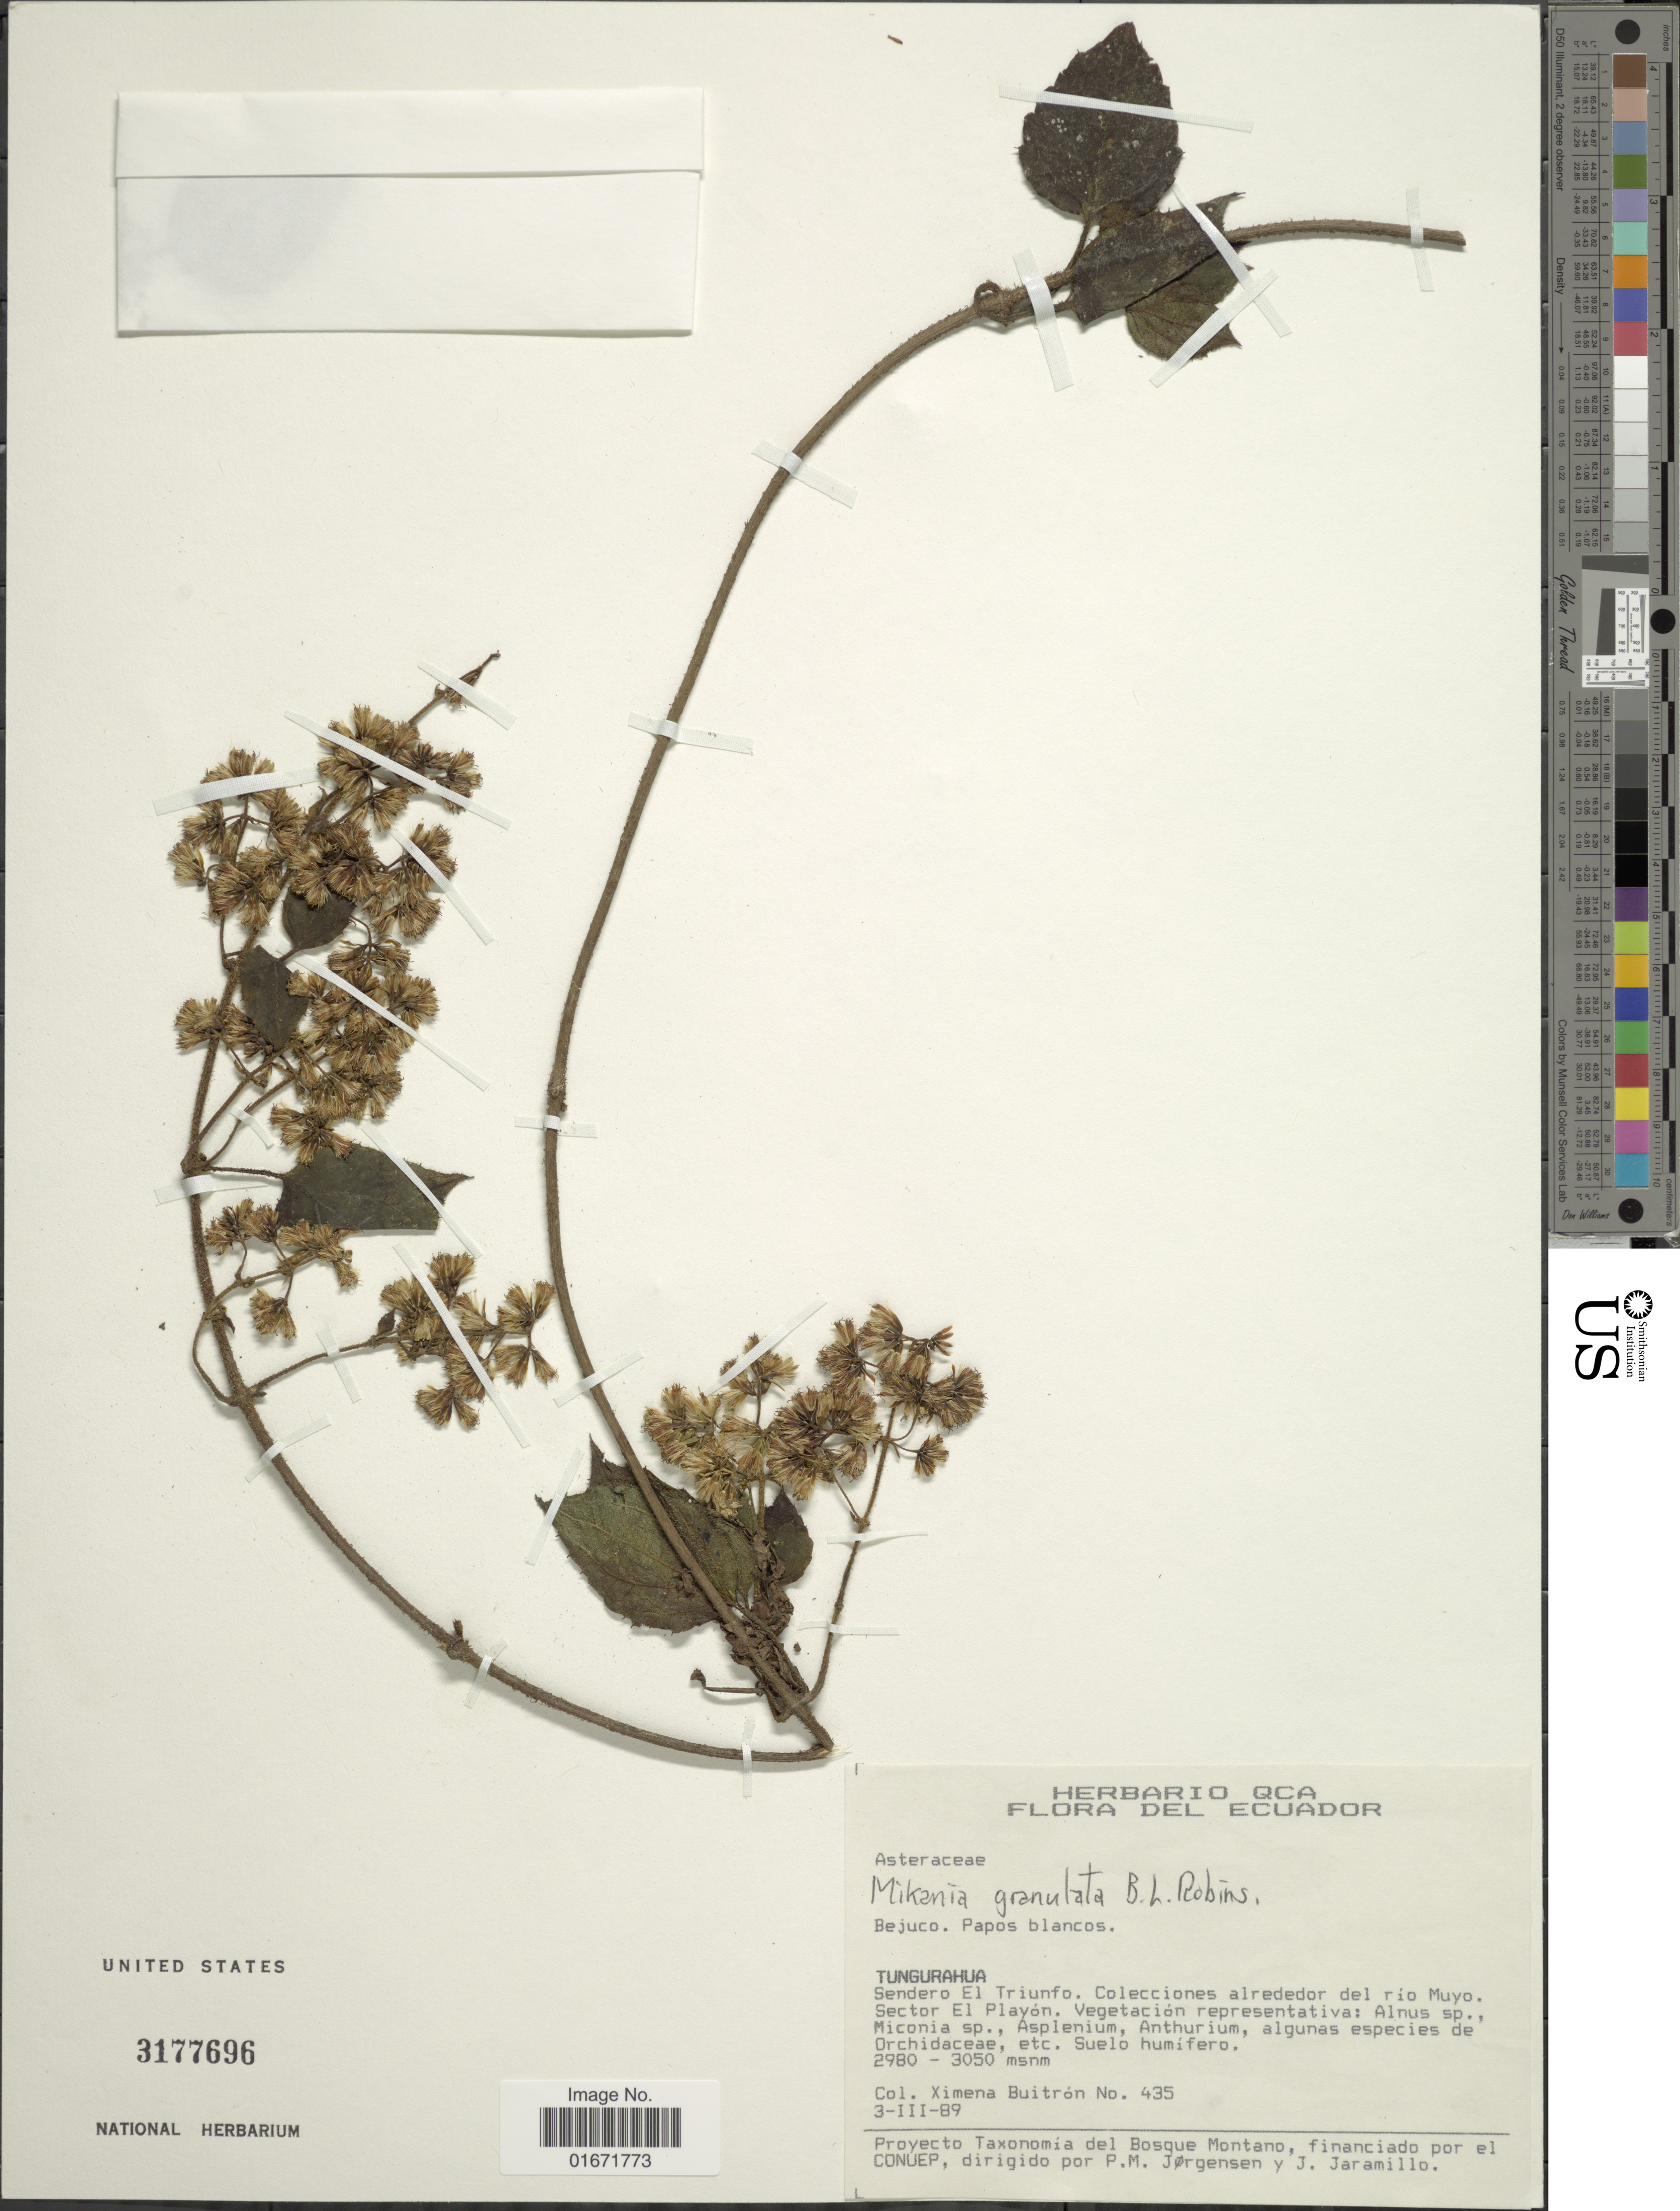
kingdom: Plantae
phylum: Tracheophyta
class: Magnoliopsida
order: Asterales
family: Asteraceae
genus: Mikania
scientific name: Mikania jamesonii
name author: B.L. Rob.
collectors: X. Buitrón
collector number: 435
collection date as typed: Transcribed d/m/y: 3/3/89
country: Ecuador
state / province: Tungurahua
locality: Tungurahua. Sendero El Triunfo. Colecciones alrededores del rio Muyo. Sector El Playón.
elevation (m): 2980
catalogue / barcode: US 3177696